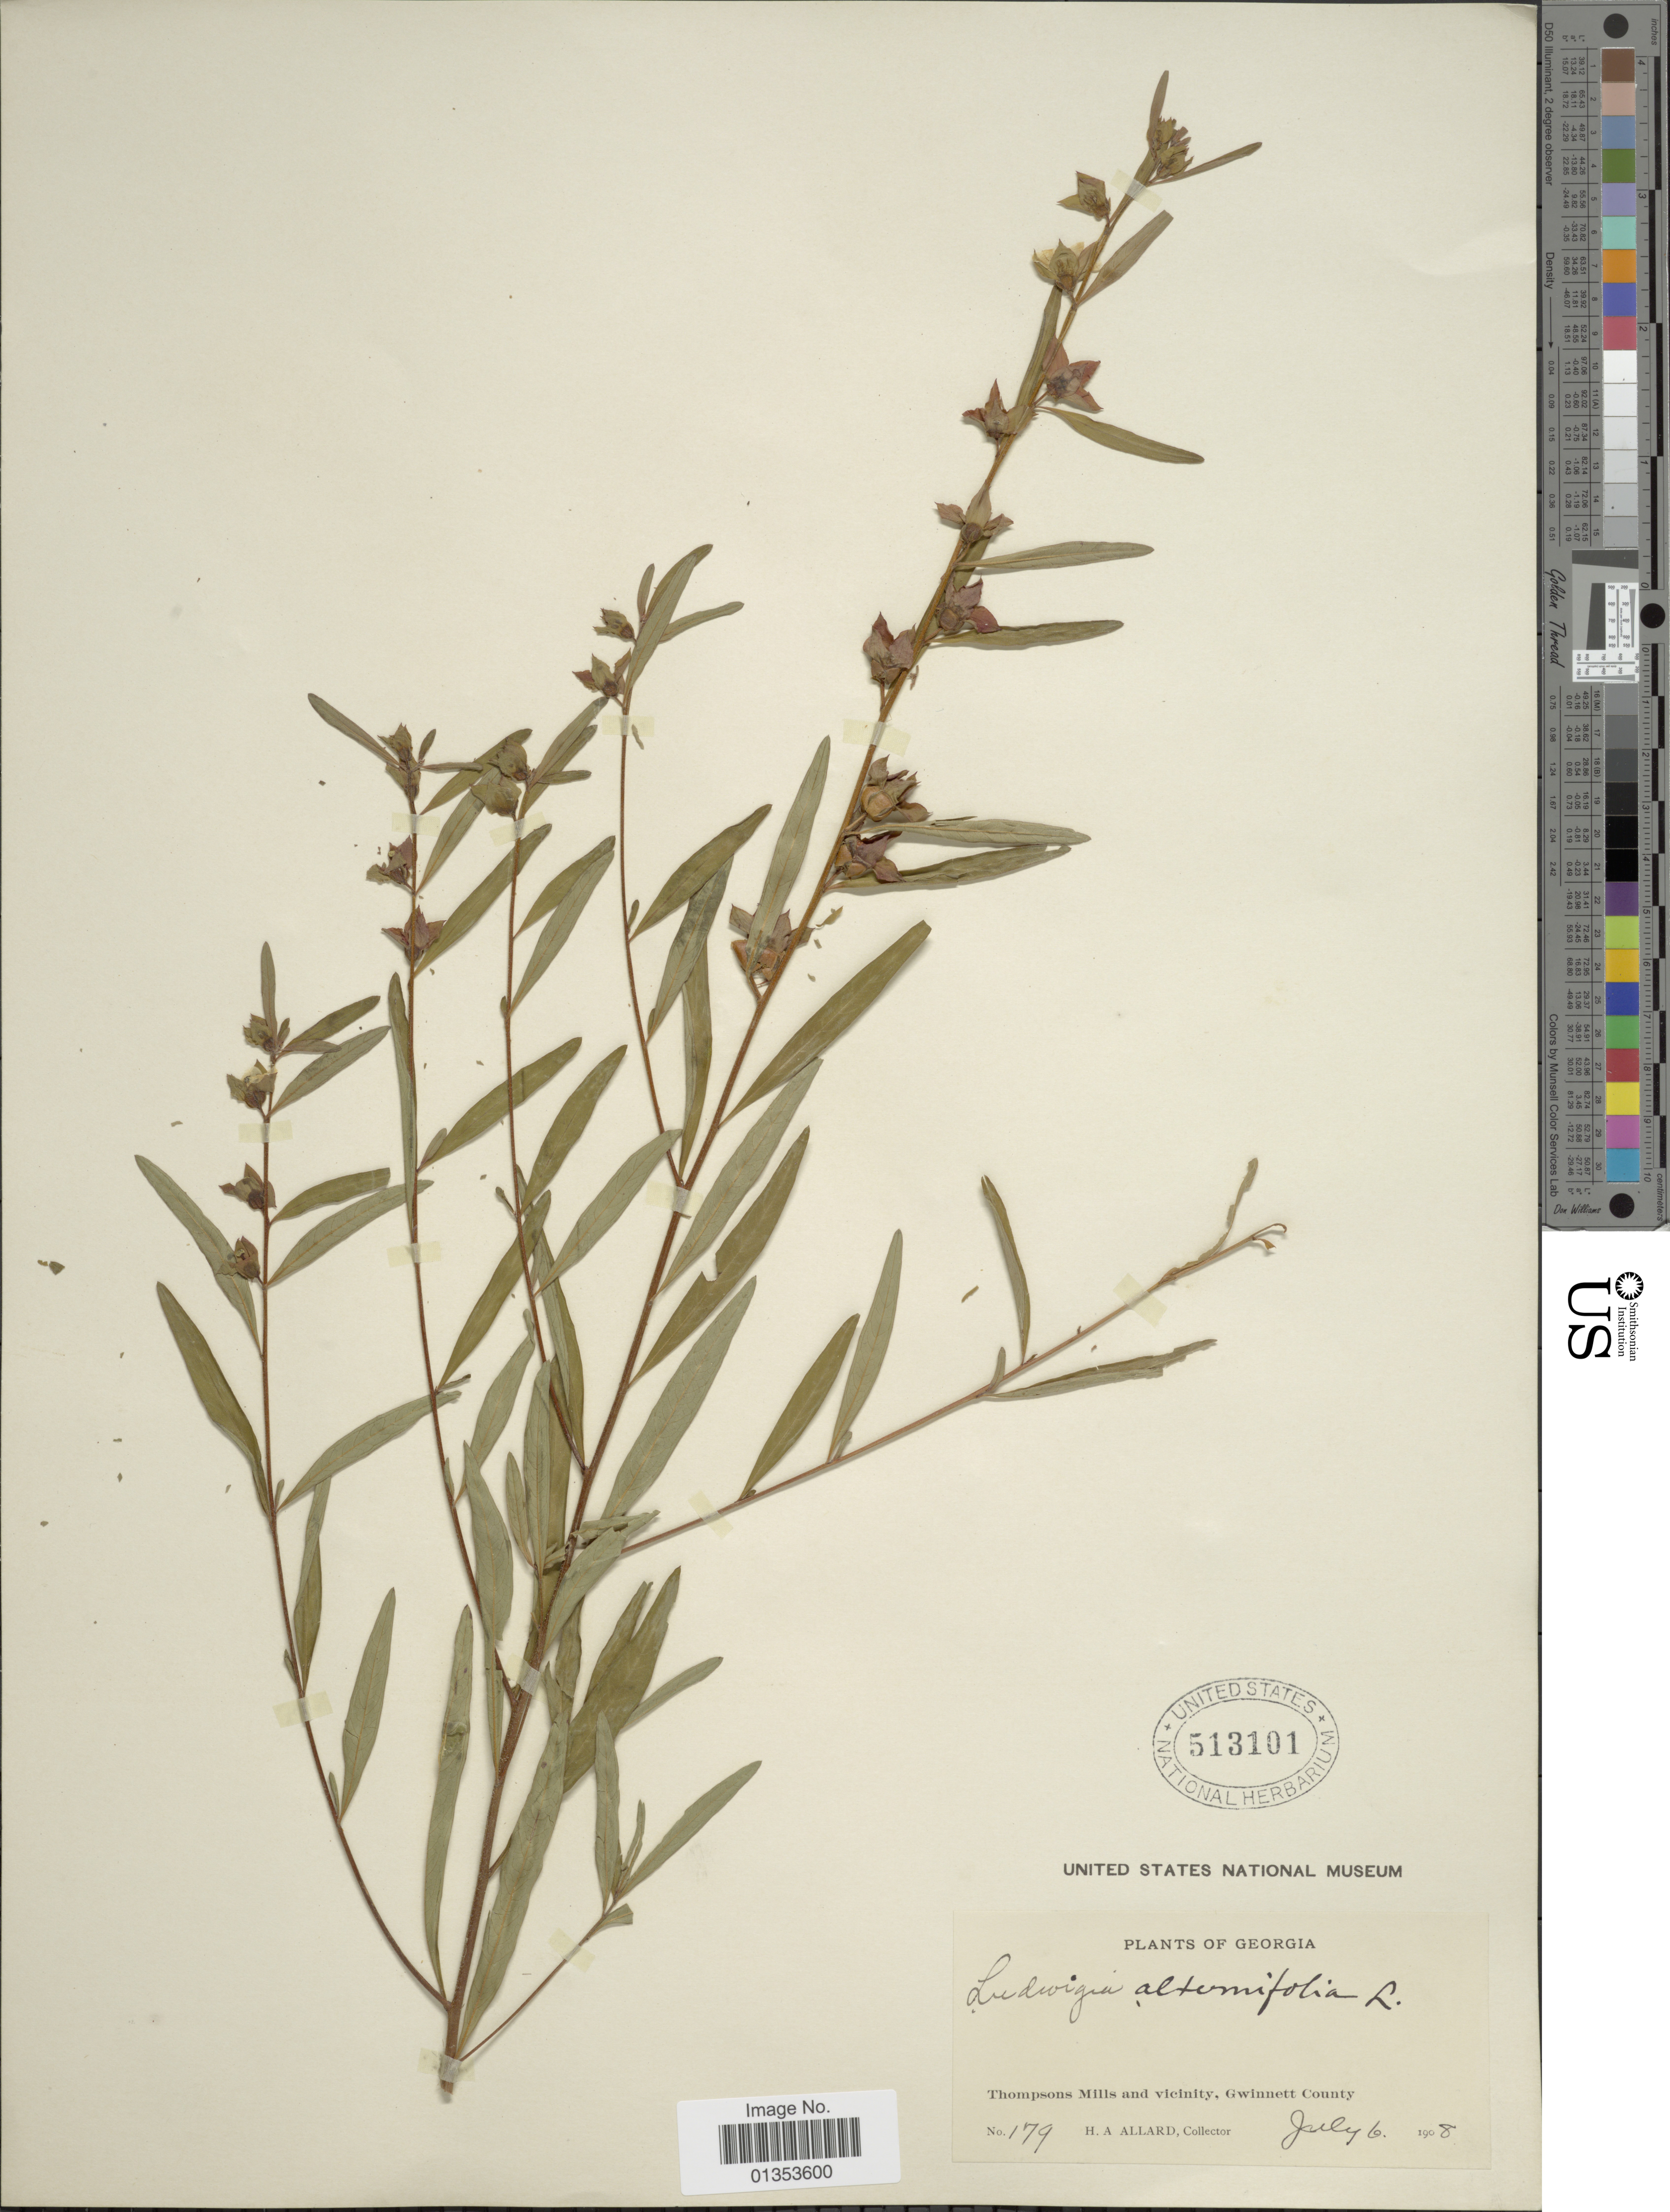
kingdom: Plantae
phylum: Tracheophyta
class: Magnoliopsida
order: Myrtales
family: Onagraceae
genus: Ludwigia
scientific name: Ludwigia alternifolia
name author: L.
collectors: H. A. Allard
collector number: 179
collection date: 1908-07-06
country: United States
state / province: Georgia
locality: Thompsons Mills and vicinity, Gwinnett County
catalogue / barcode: US 513101